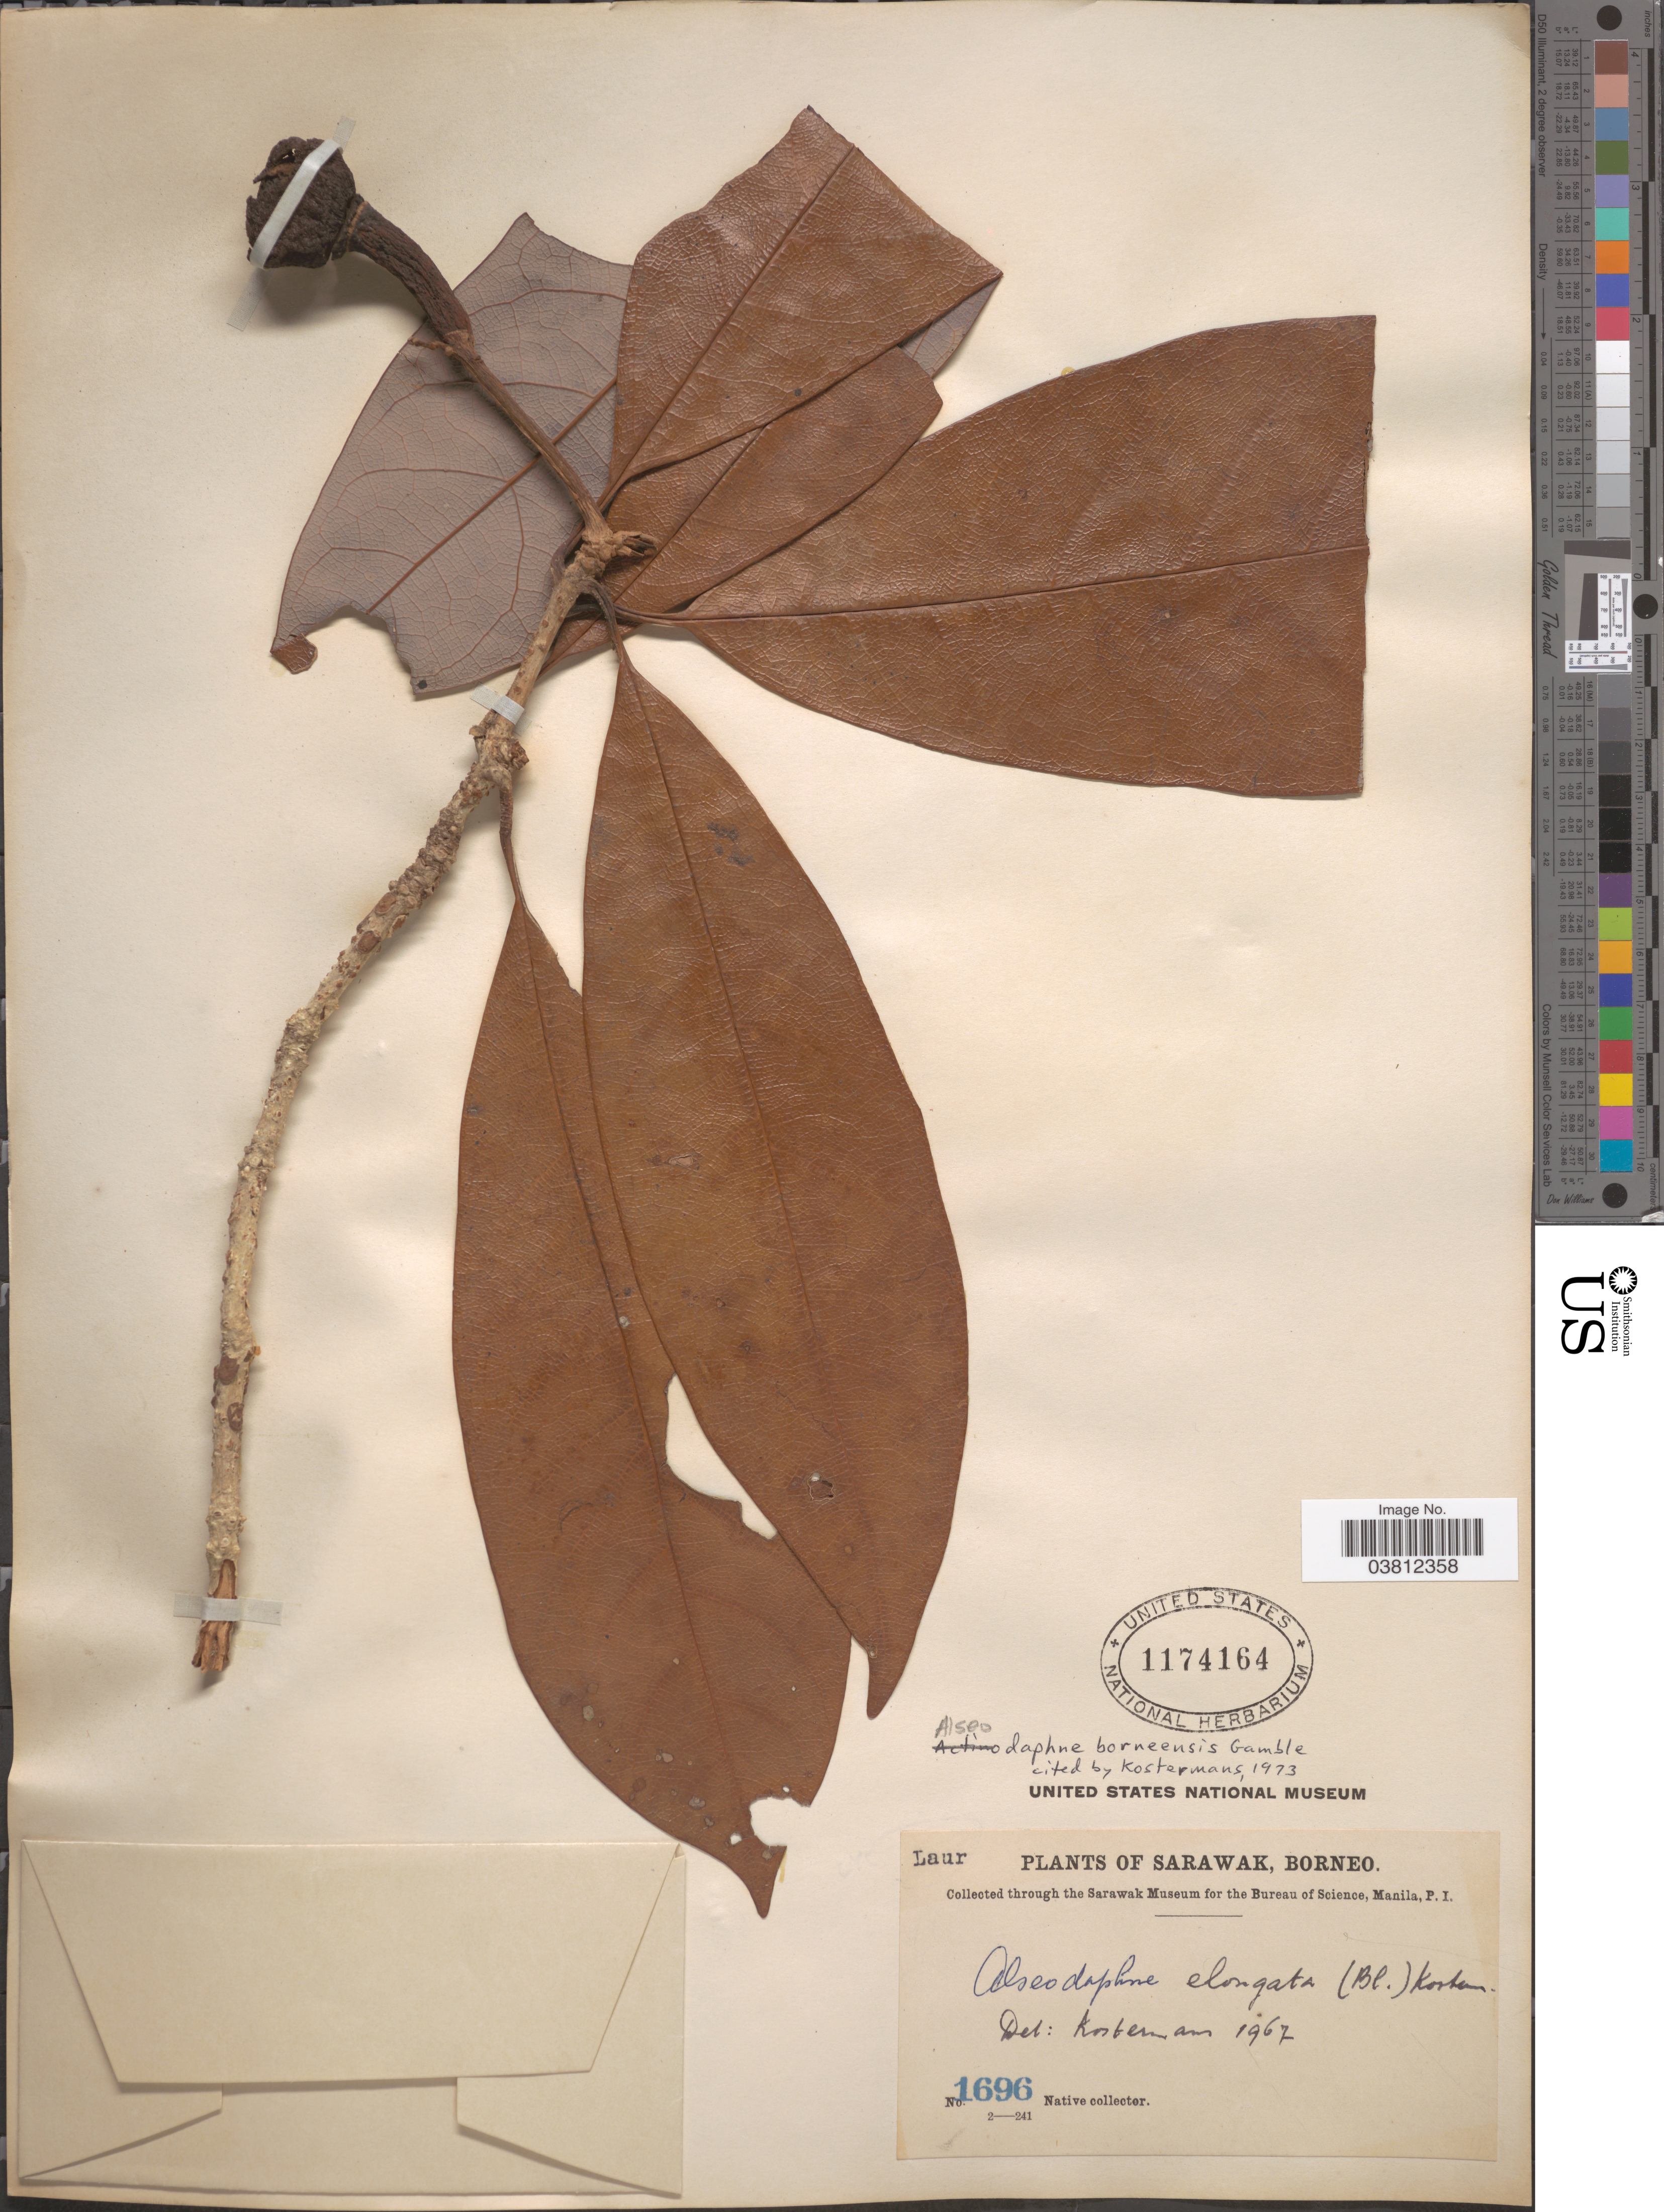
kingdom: Plantae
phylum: Tracheophyta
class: Magnoliopsida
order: Laurales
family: Lauraceae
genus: Alseodaphne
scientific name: Alseodaphne borneensis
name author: Gamble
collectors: Native collector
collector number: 1696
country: Malaysia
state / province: Sarawak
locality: Borneo.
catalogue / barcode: US 1174164